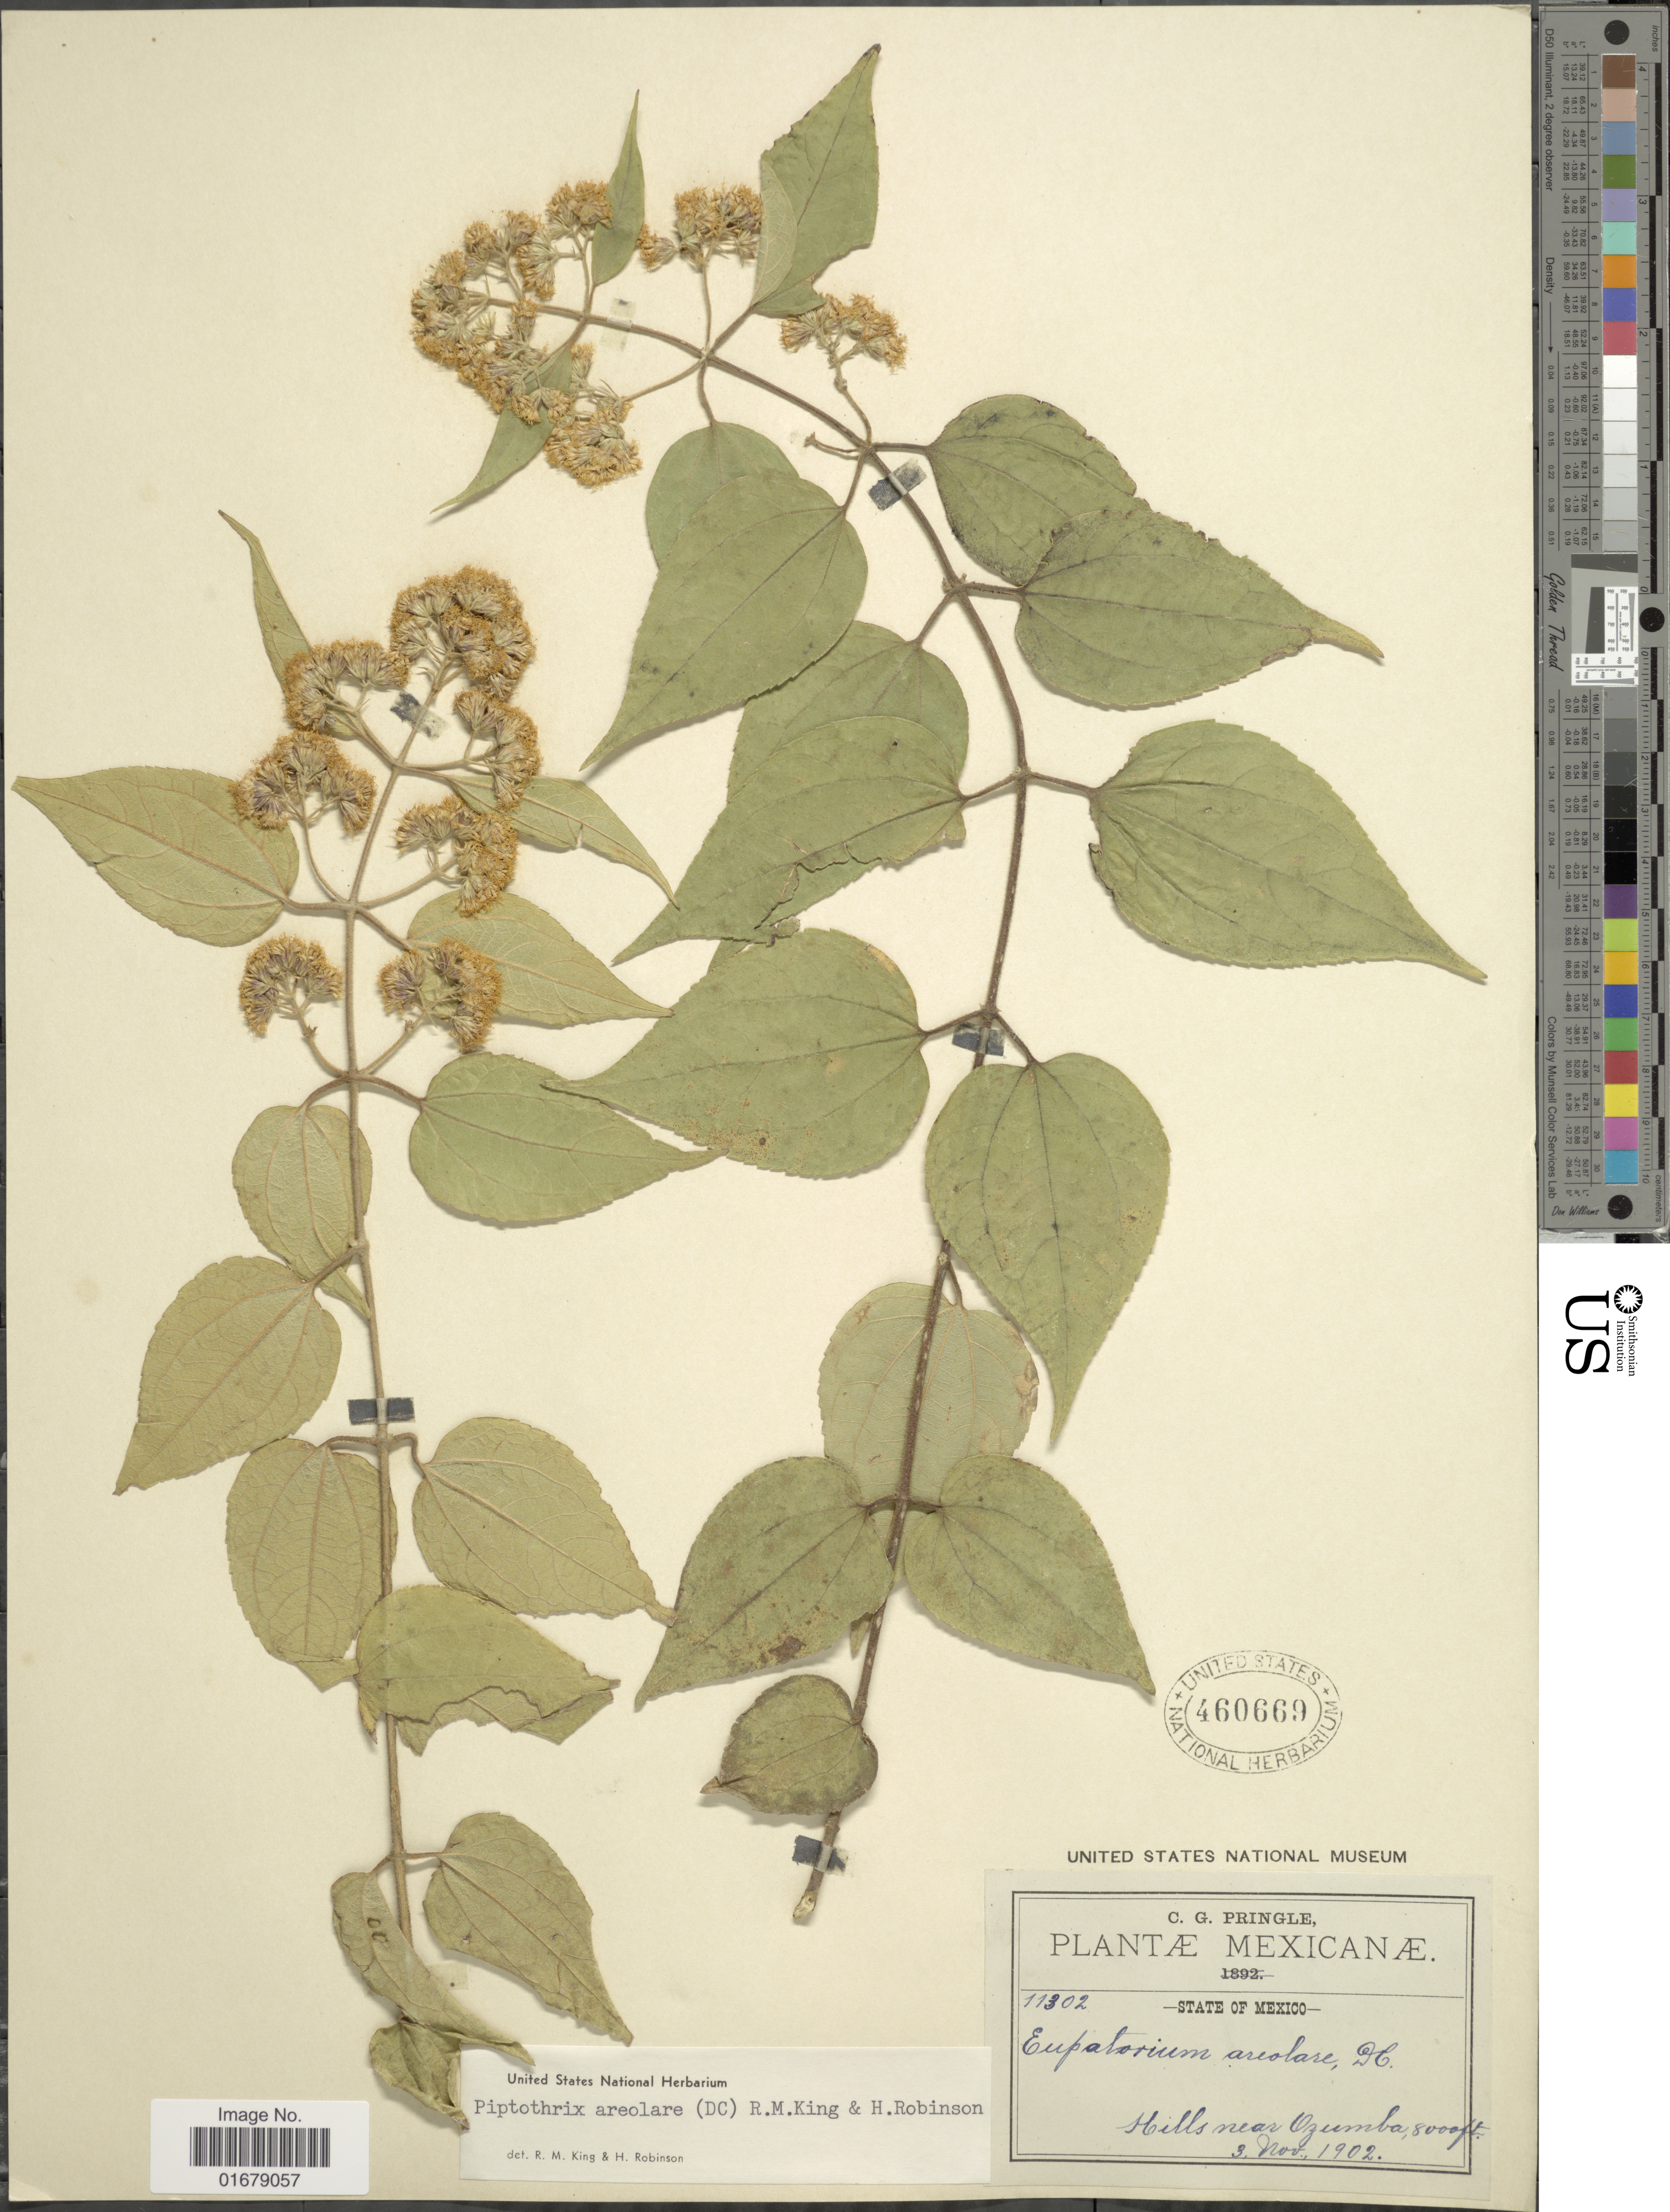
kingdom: Plantae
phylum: Tracheophyta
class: Magnoliopsida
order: Asterales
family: Asteraceae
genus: Piptothrix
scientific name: Piptothrix areolaris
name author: (DC.) R.M. King & H. Rob.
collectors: C. G. Pringle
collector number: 11302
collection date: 1902-11-03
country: Mexico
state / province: México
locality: State of México. Hills near Ozumba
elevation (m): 2438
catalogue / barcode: US 460669